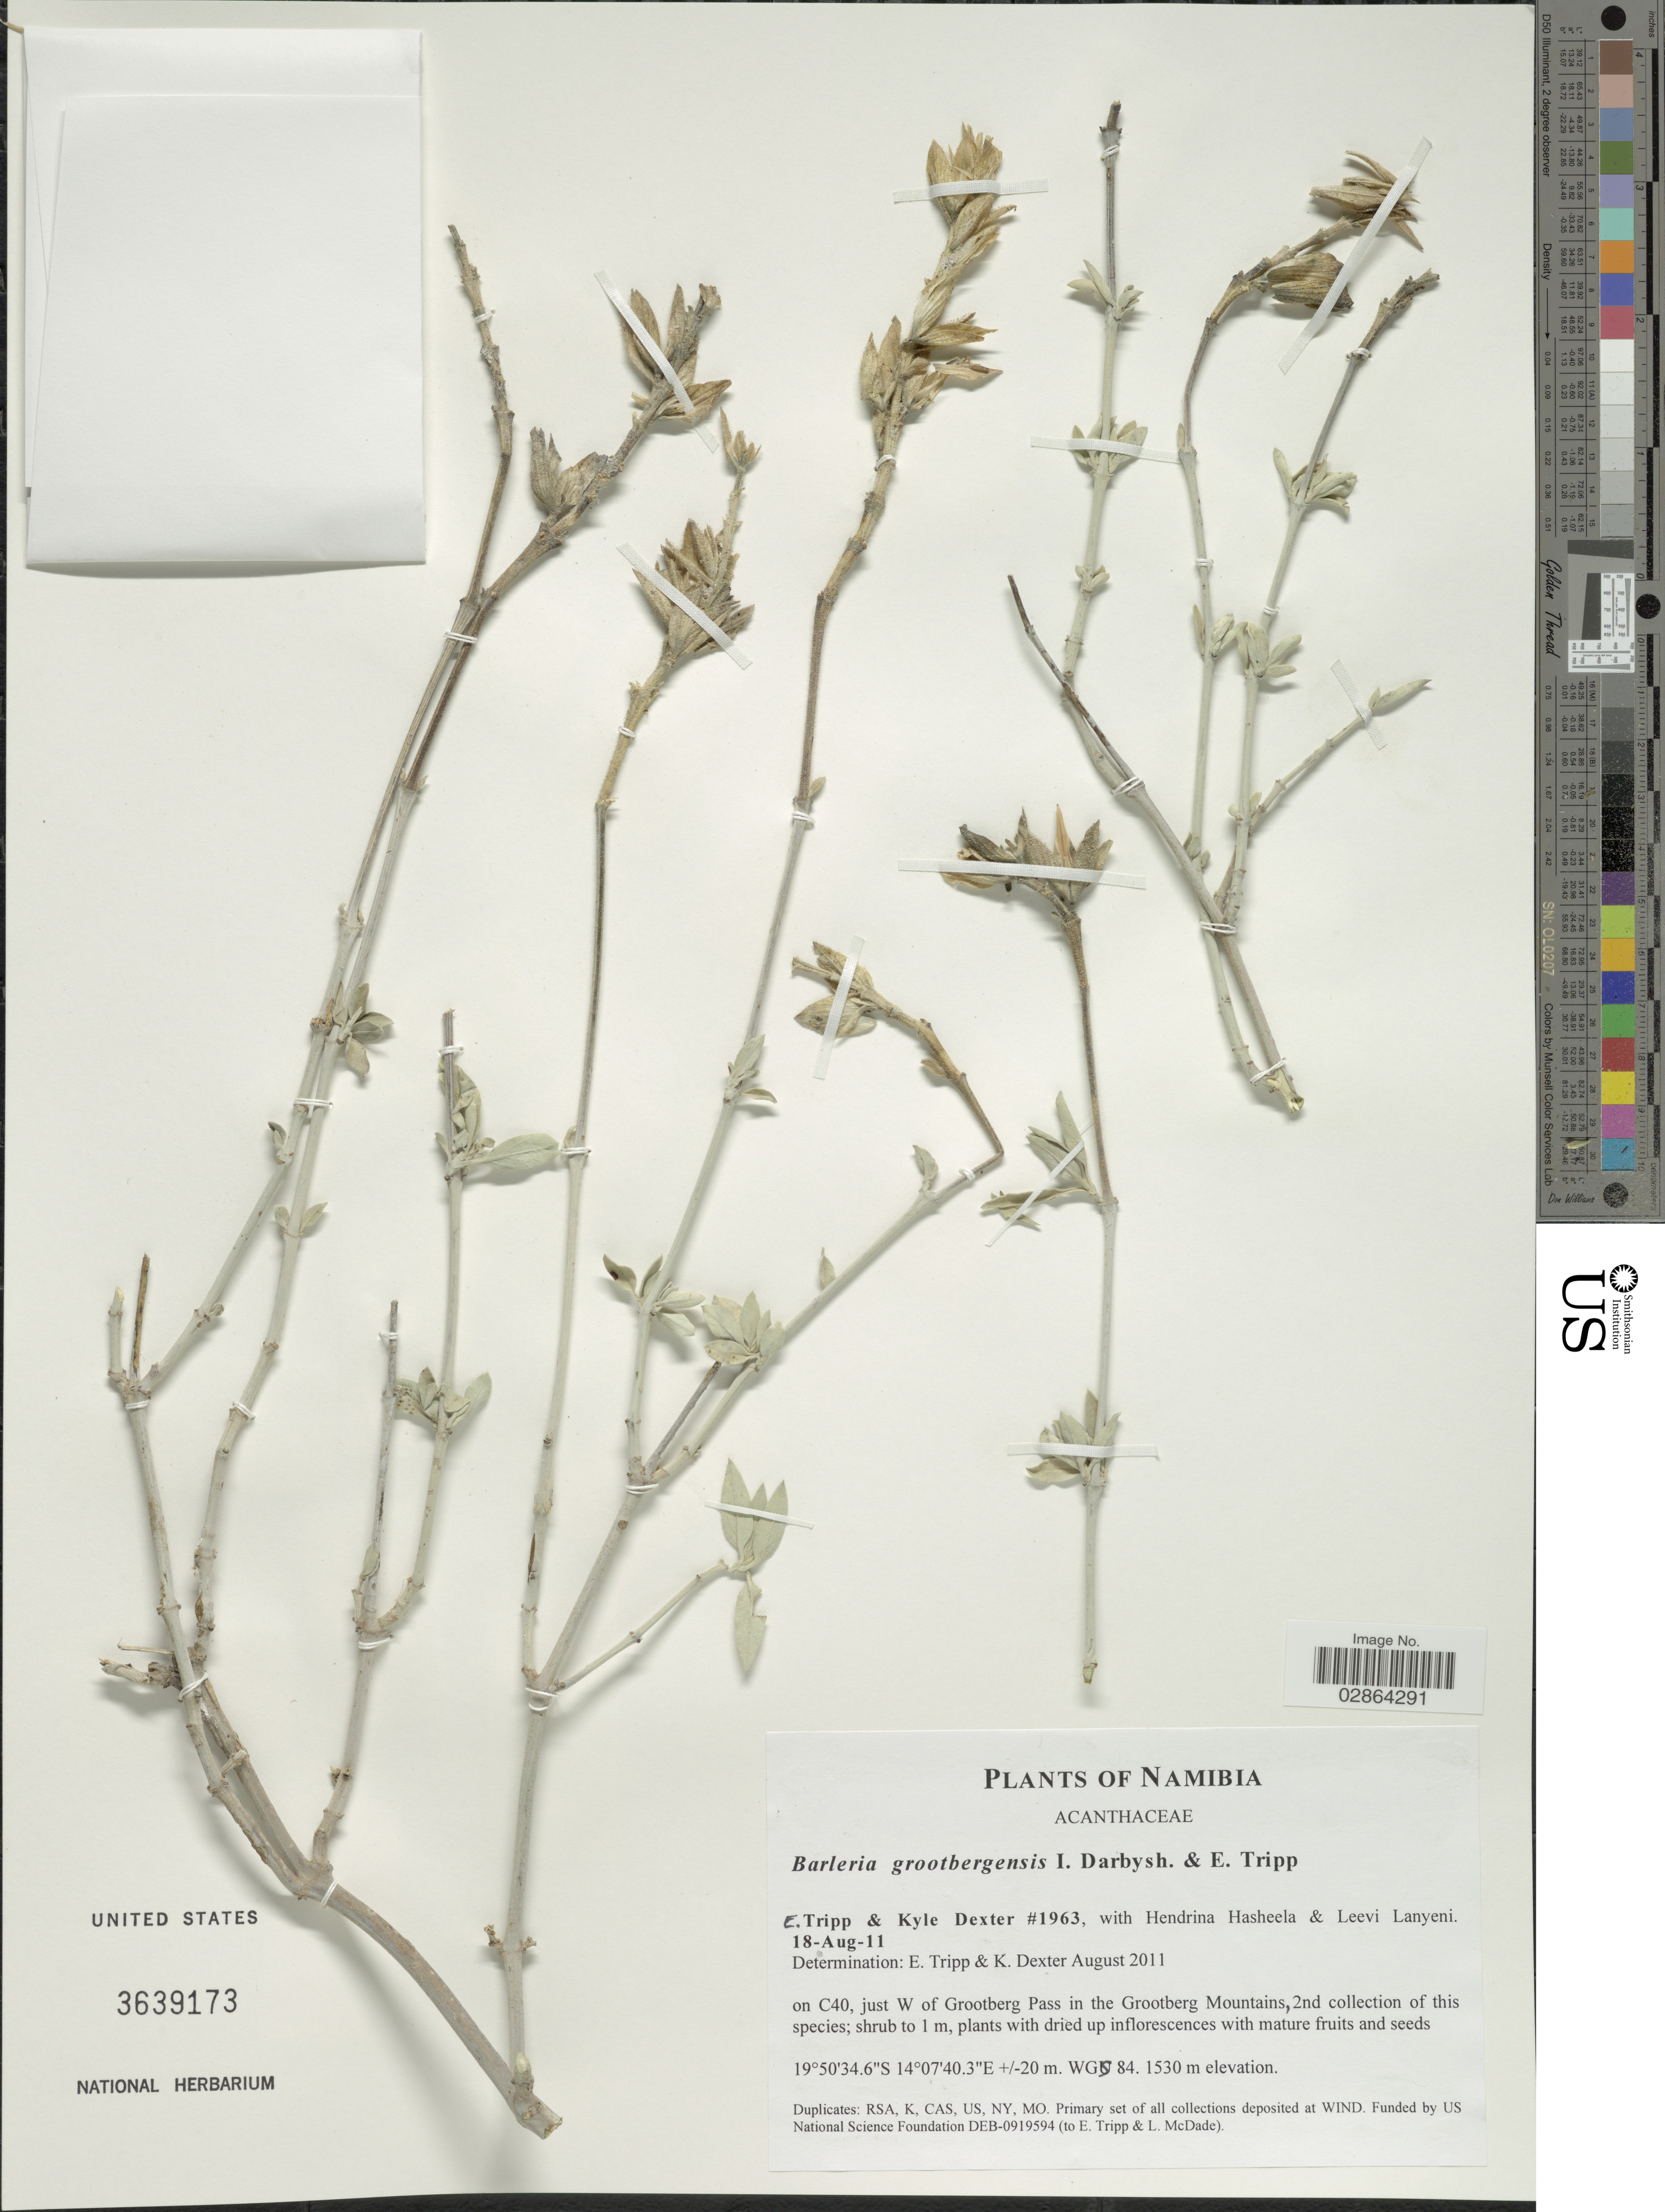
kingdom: Plantae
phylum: Tracheophyta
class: Magnoliopsida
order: Lamiales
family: Acanthaceae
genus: Barleria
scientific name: Barleria grootbergensis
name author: I. Darbysh. & E.A. Tripp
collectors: E. Tripp, K. Dexter, H. Hasheela & L. Lanyeni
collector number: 1963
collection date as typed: Transcribed d/m/y: 18/8/11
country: Namibia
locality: On C40, just W of Grootberg Pass in the Grootberg Mountains. -20m. WGS 84.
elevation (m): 1530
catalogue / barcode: US 3639173